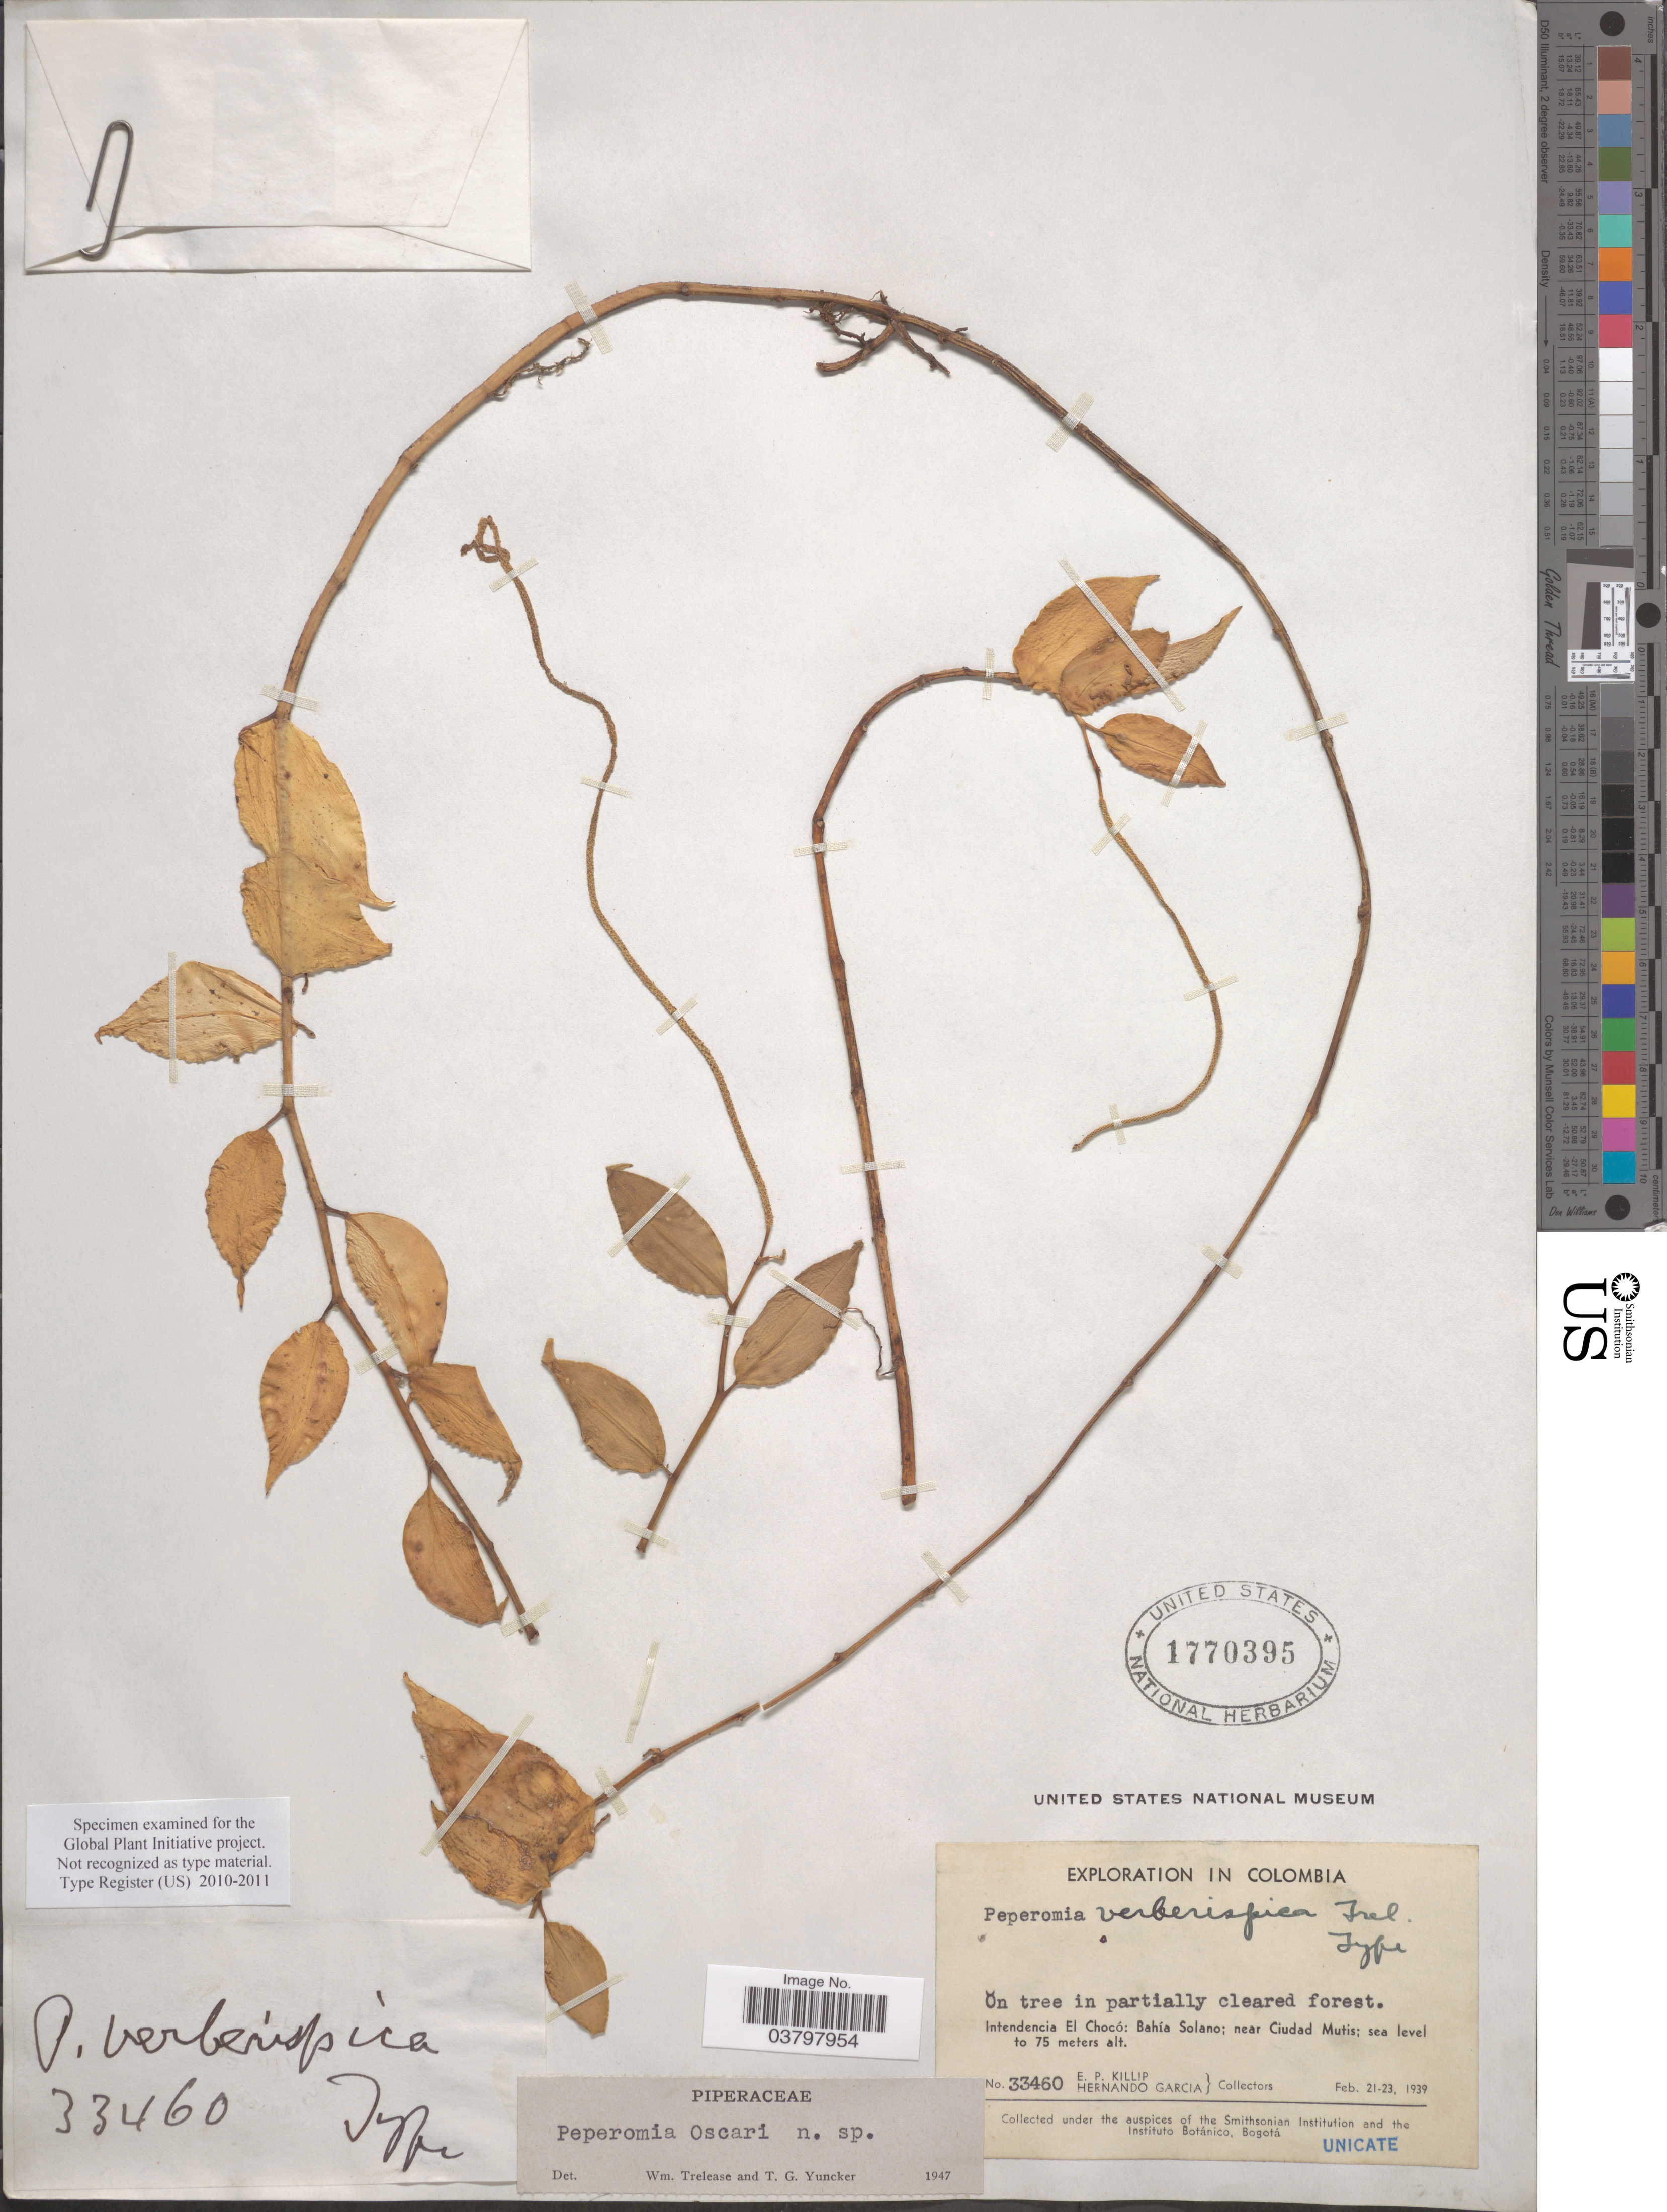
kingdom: Plantae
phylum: Tracheophyta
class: Magnoliopsida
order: Piperales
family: Piperaceae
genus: Peperomia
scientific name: Peperomia oscarii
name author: Trel. & Yunck.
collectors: E. P. Killip & H. Garcia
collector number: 33460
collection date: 1939-02-21/1939-02-23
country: Colombia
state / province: Chocó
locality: Intendencia El Chocó: Bahía Solano; near Ciudad Mutis.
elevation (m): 0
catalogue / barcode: US 1770395